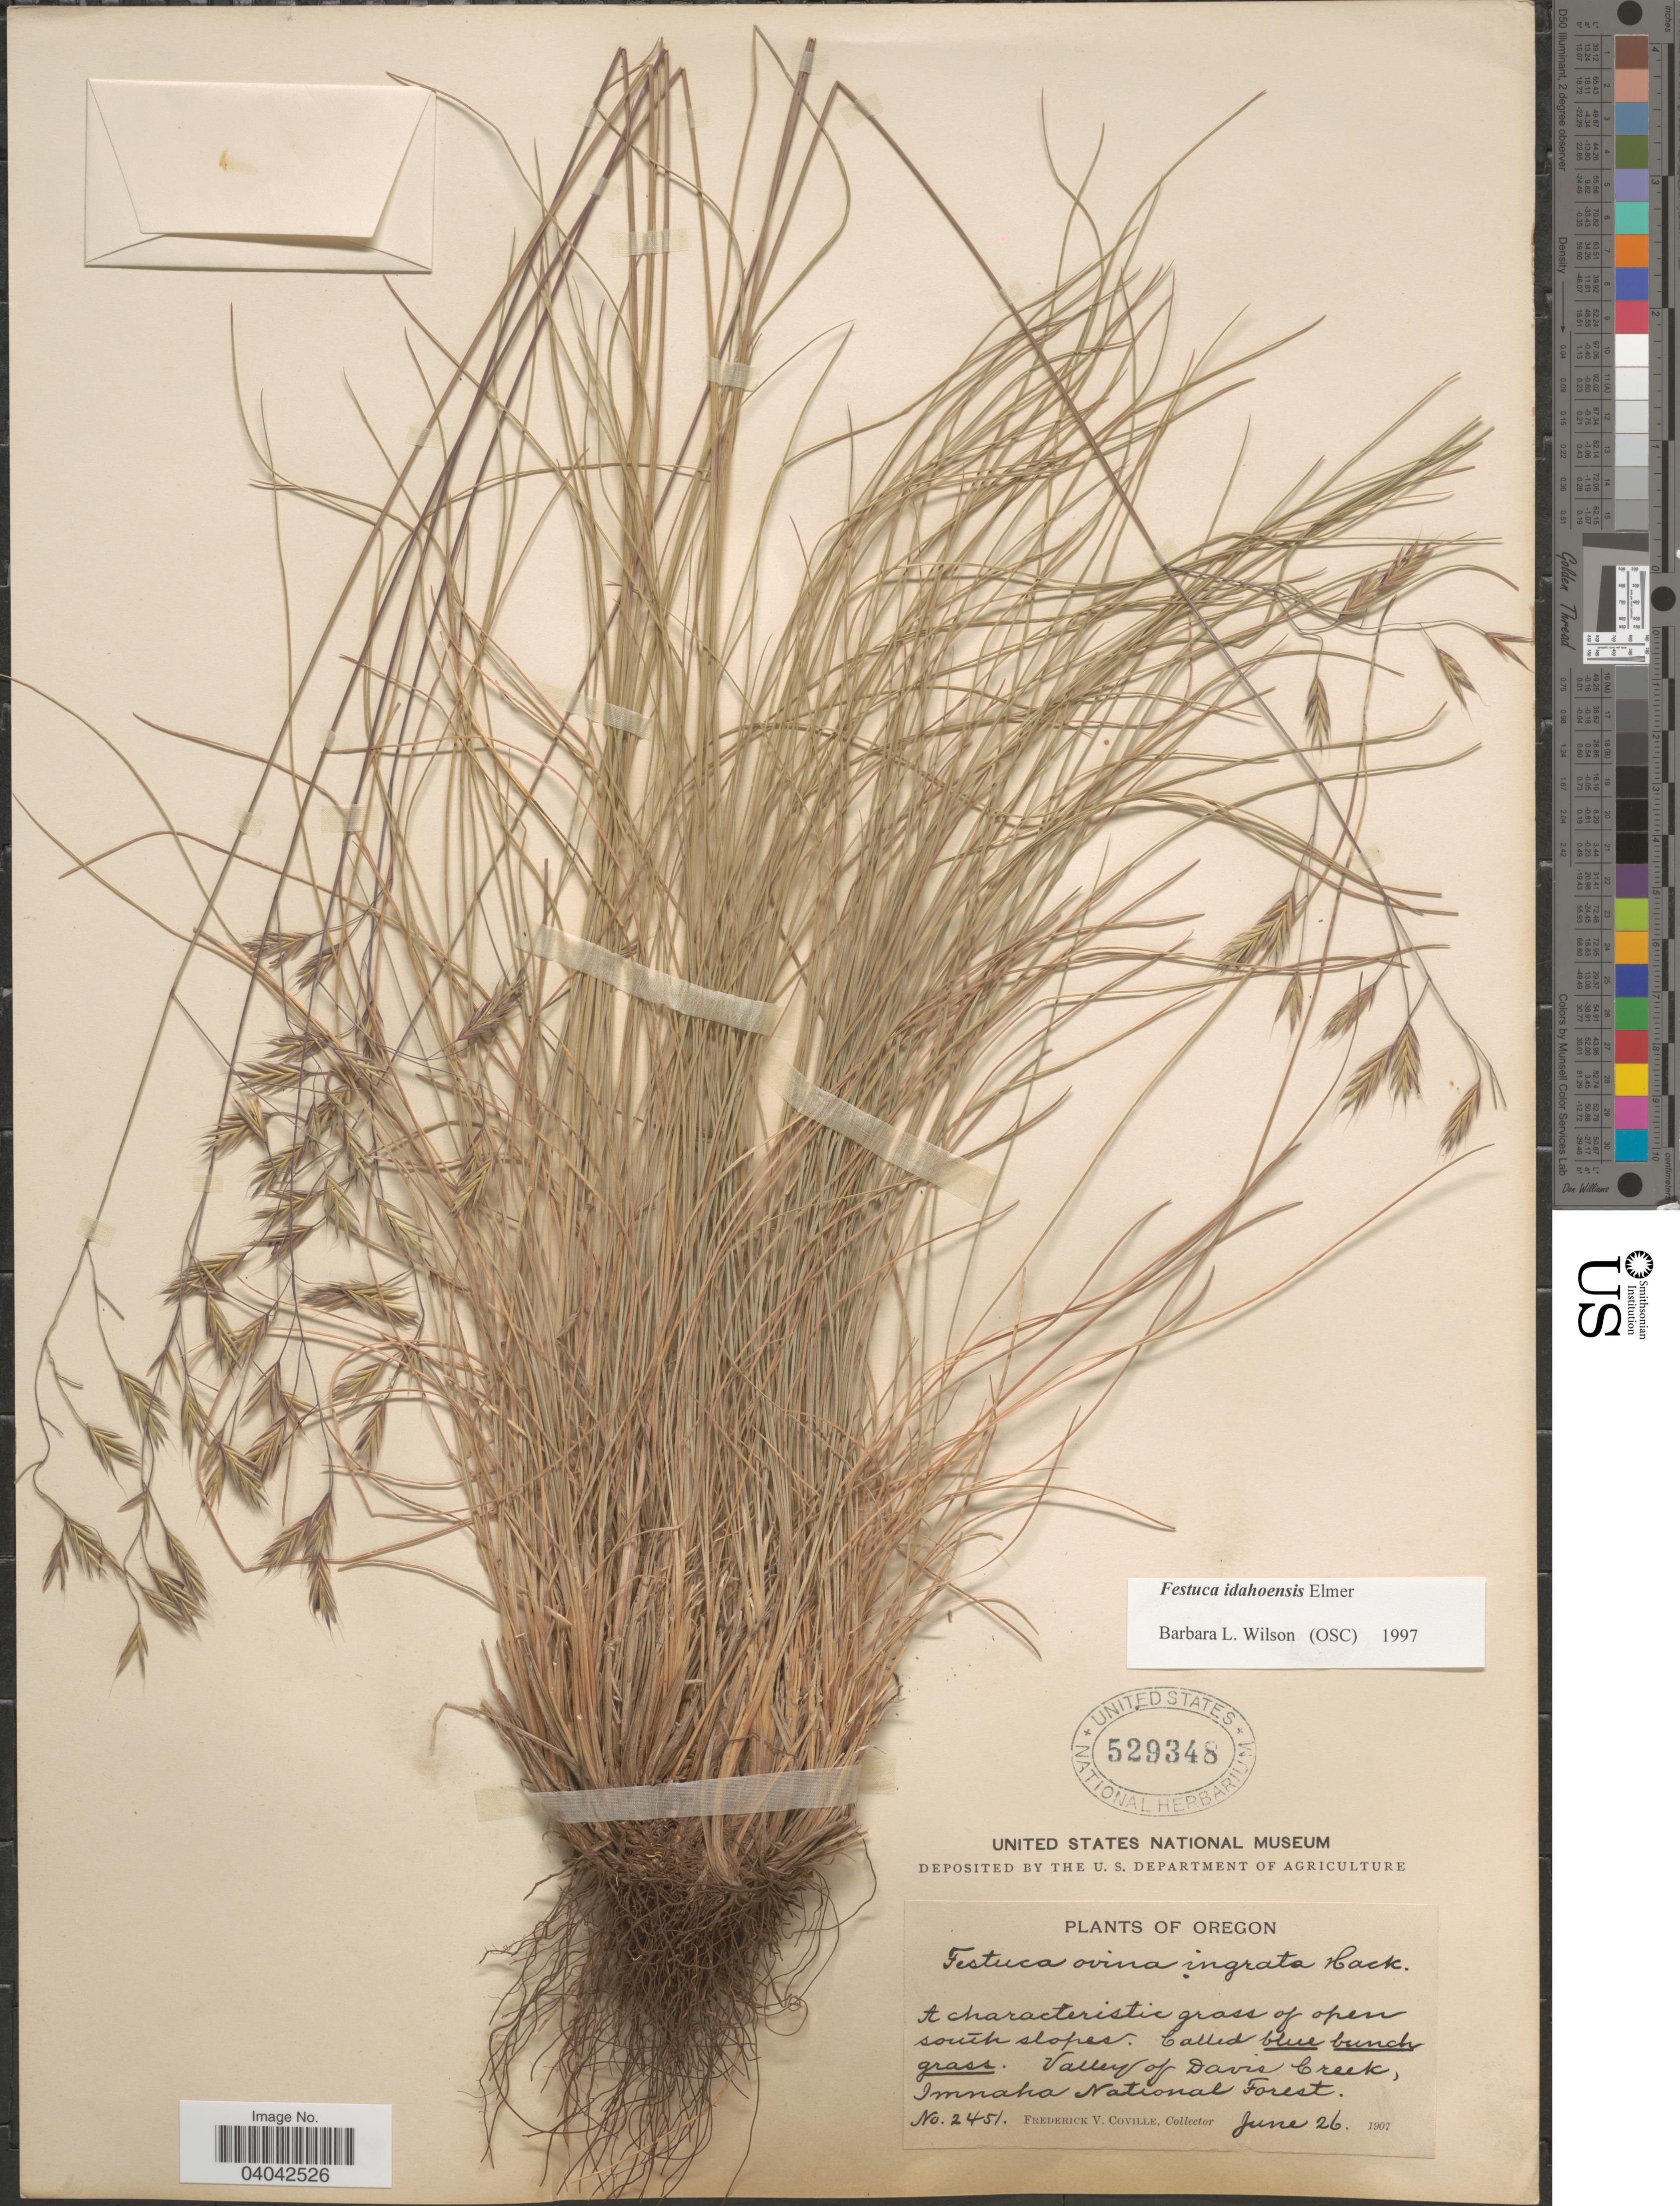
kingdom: Plantae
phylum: Tracheophyta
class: Liliopsida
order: Poales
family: Poaceae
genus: Festuca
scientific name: Festuca idahoensis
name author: Elmer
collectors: F. V. Coville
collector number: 2451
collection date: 1907-06-26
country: United States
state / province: Oregon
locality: South slopes. Valley of Davis Creek, Imnaha National Forest.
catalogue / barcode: US 529348